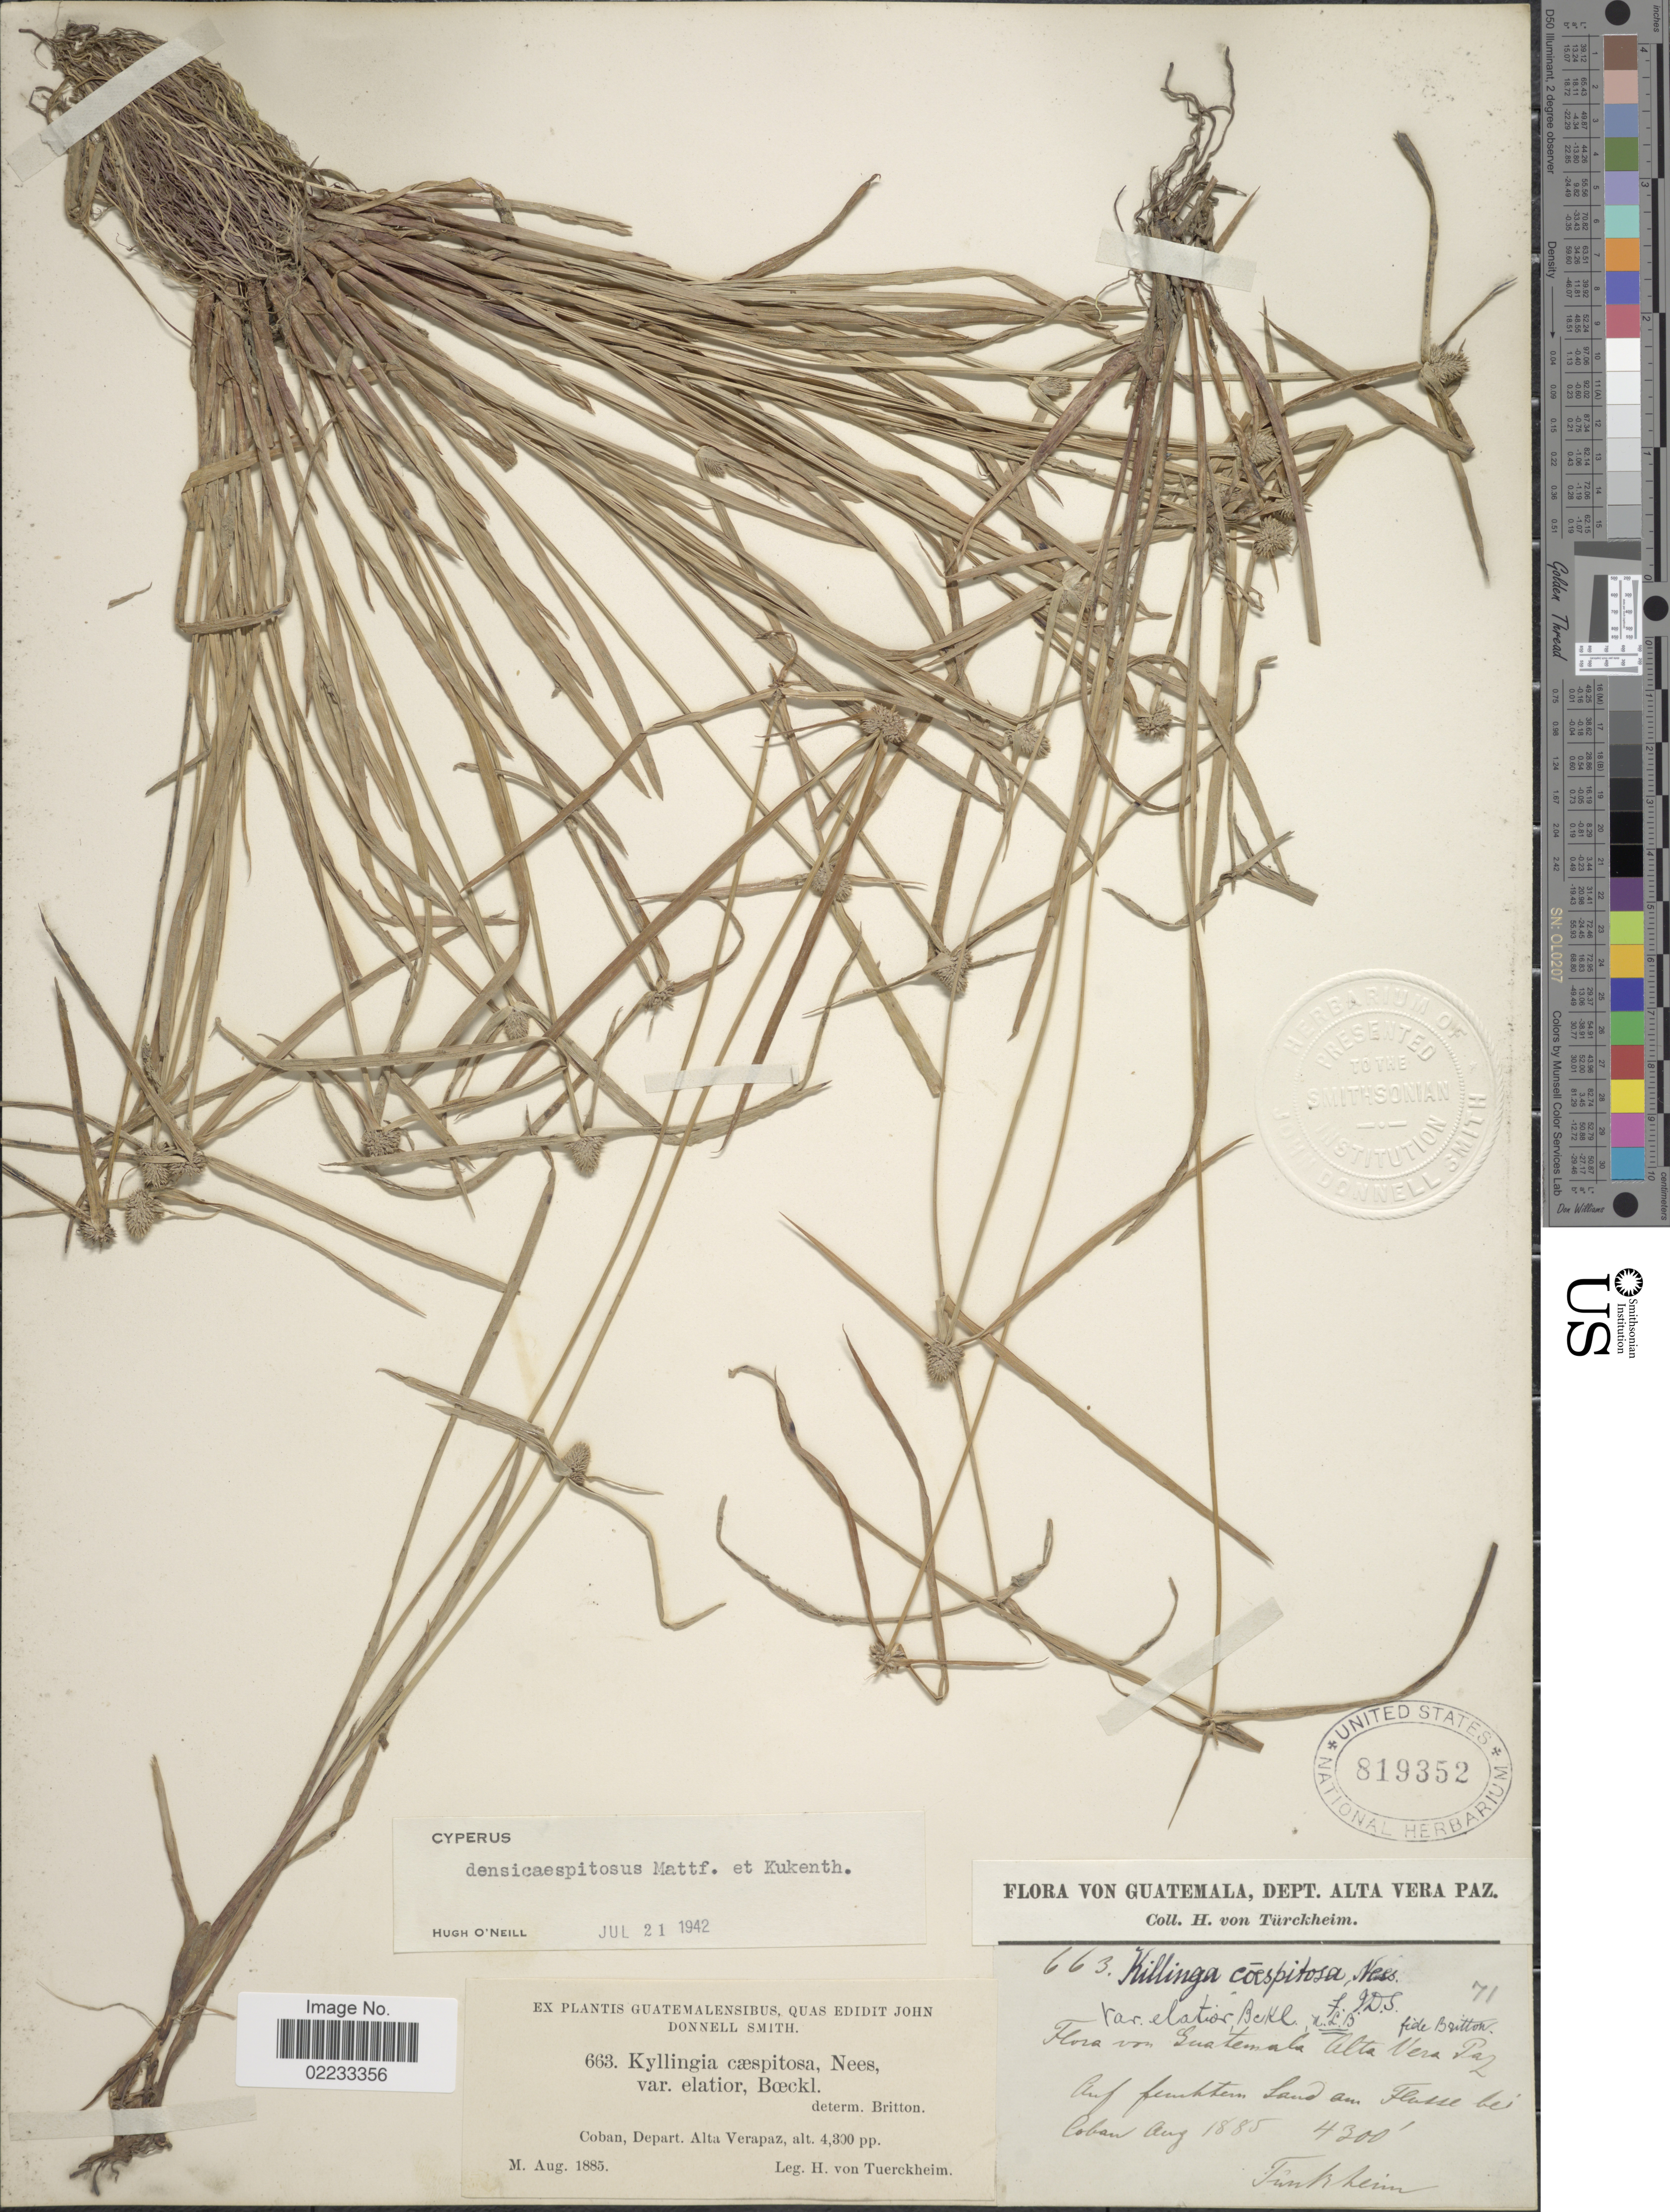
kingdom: Plantae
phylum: Tracheophyta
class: Liliopsida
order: Poales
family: Cyperaceae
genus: Cyperus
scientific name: Cyperus hortensis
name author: (Salzm. ex Steud.) Dorr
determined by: Strong, Mark T., (BOT), Smithsonian Institution - National Museum of Natural History (UNITED STATES)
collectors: H. von Türckheim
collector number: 663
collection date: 1885-08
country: Guatemala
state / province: Alta Verapaz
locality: Auf feuchten land am flüsse bei Cobán [on damp land by the rivers at Cobán]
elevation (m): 1311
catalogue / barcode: US 819352